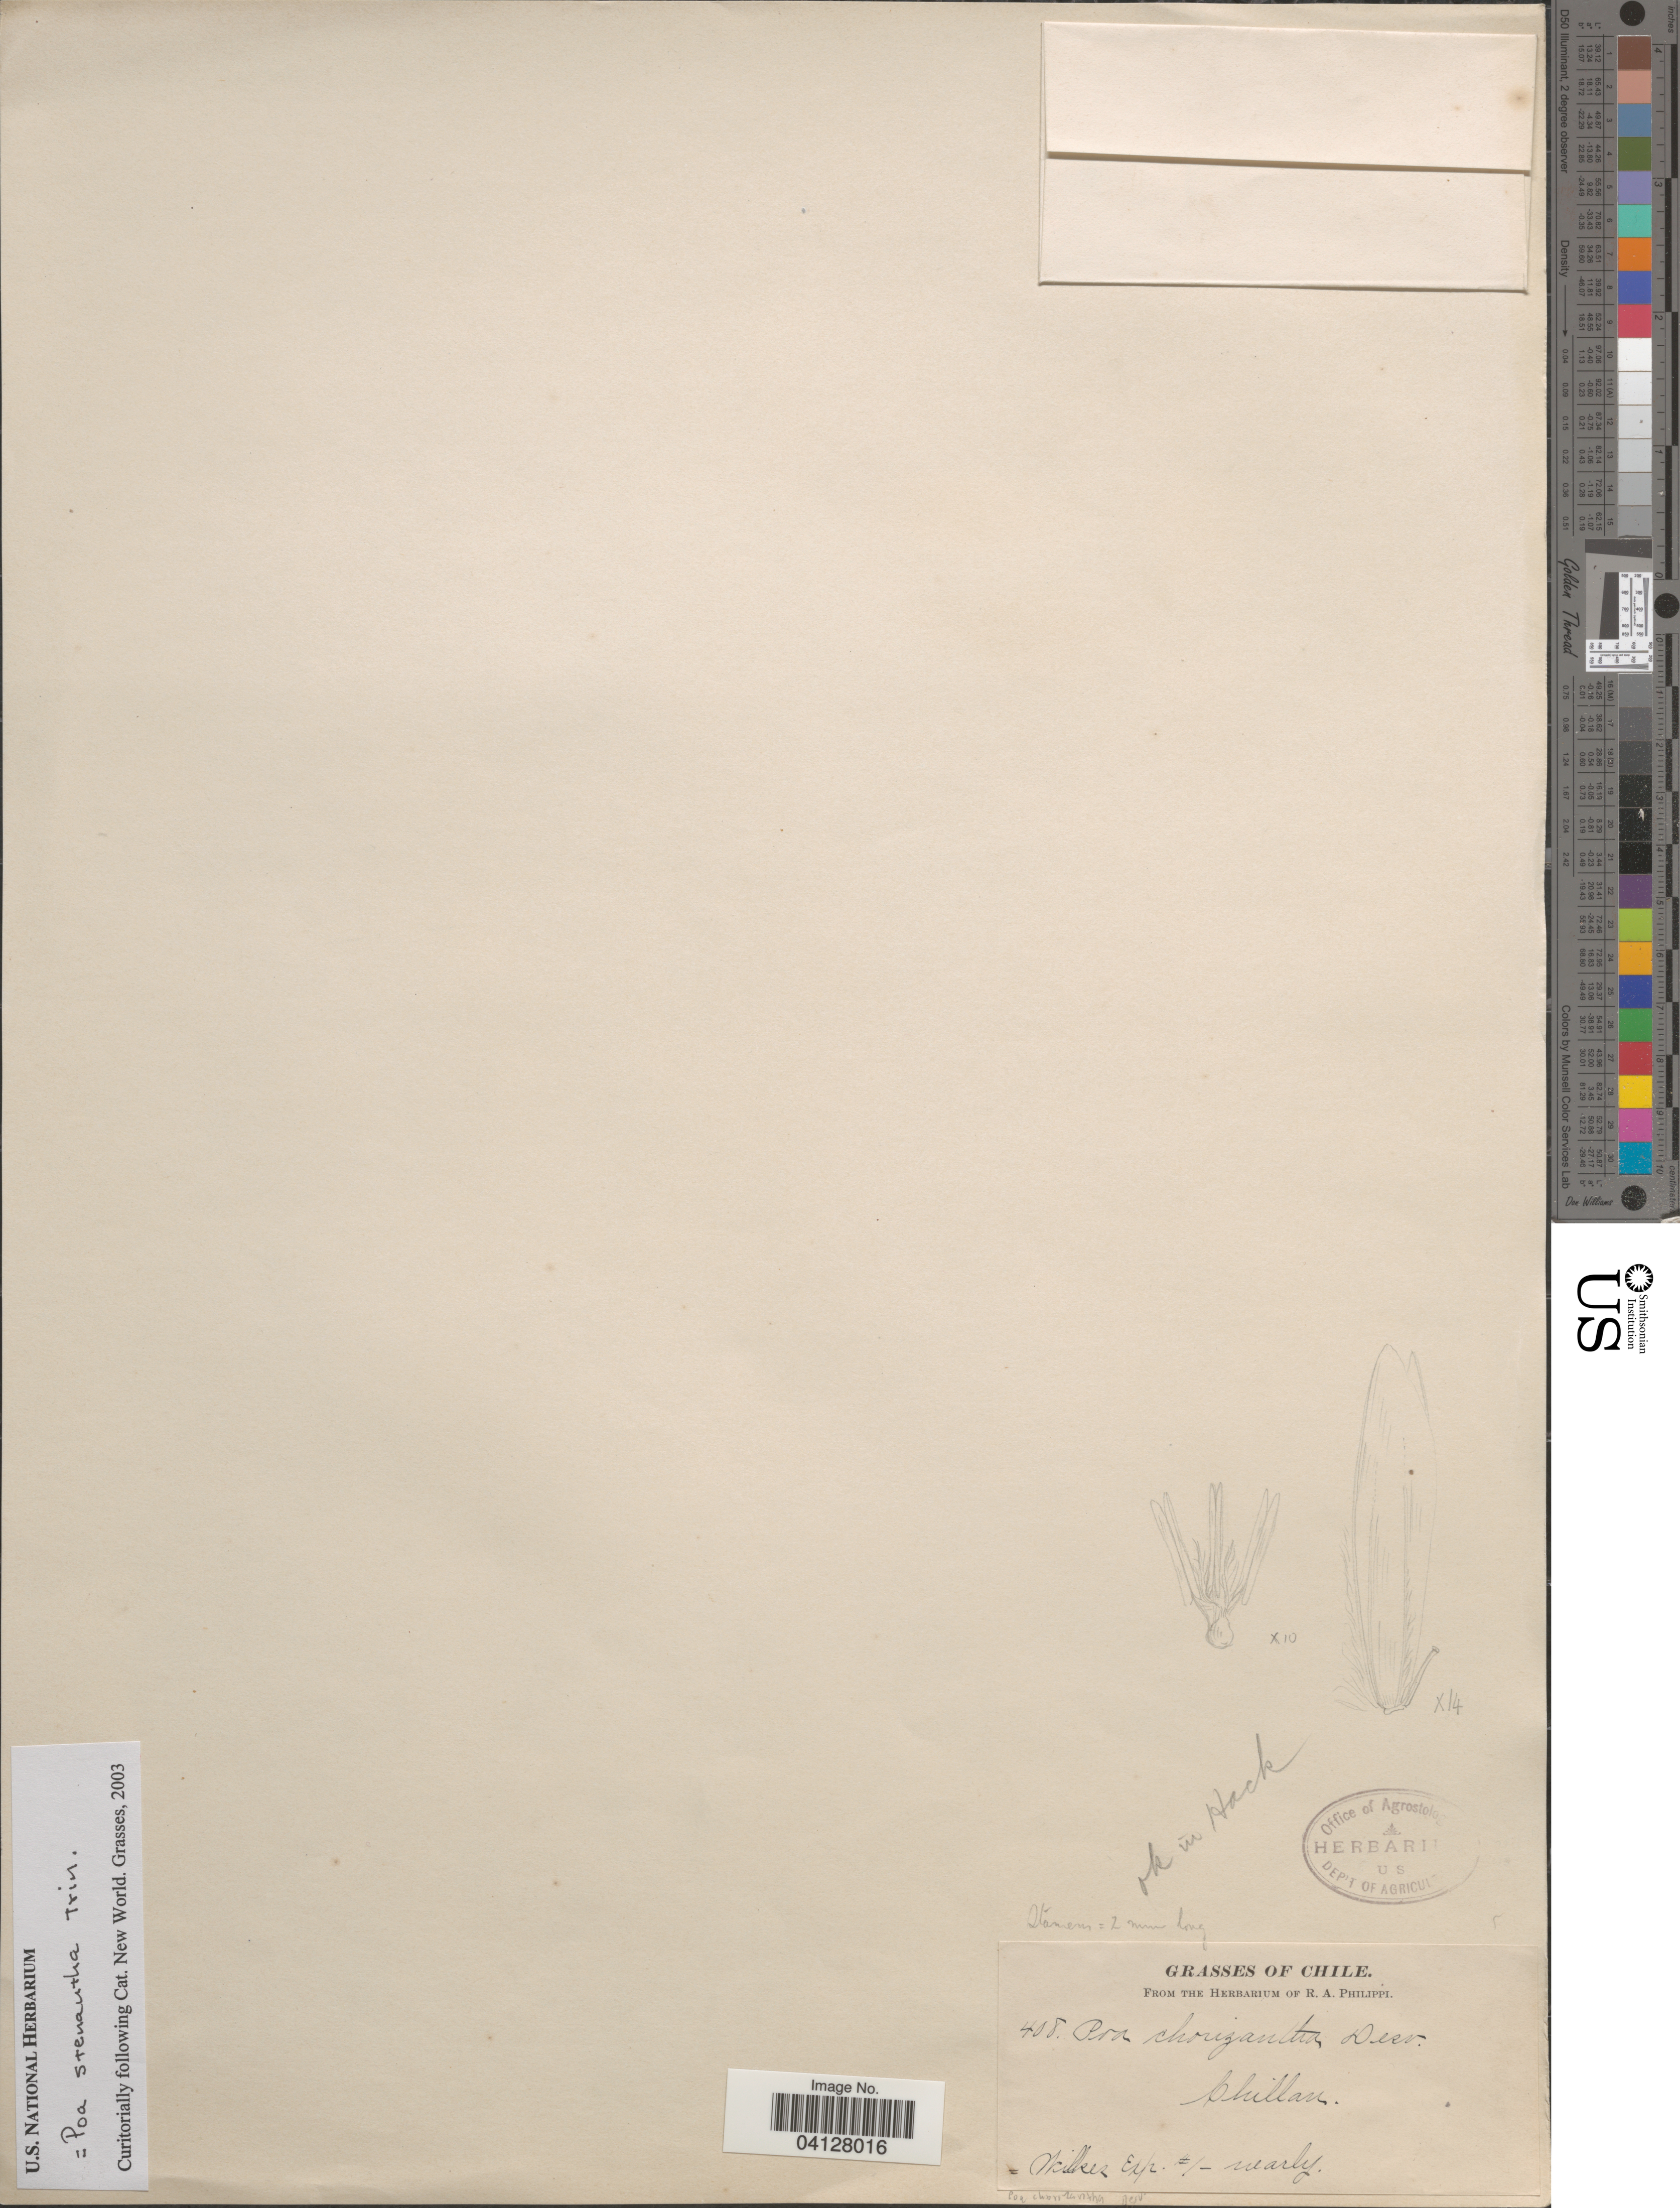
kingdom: Plantae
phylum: Tracheophyta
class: Liliopsida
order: Poales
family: Poaceae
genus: Poa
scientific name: Poa stenantha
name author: Trin.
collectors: Wilkes Explor. Exped.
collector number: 1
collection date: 1838/1842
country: Chile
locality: Chillan.